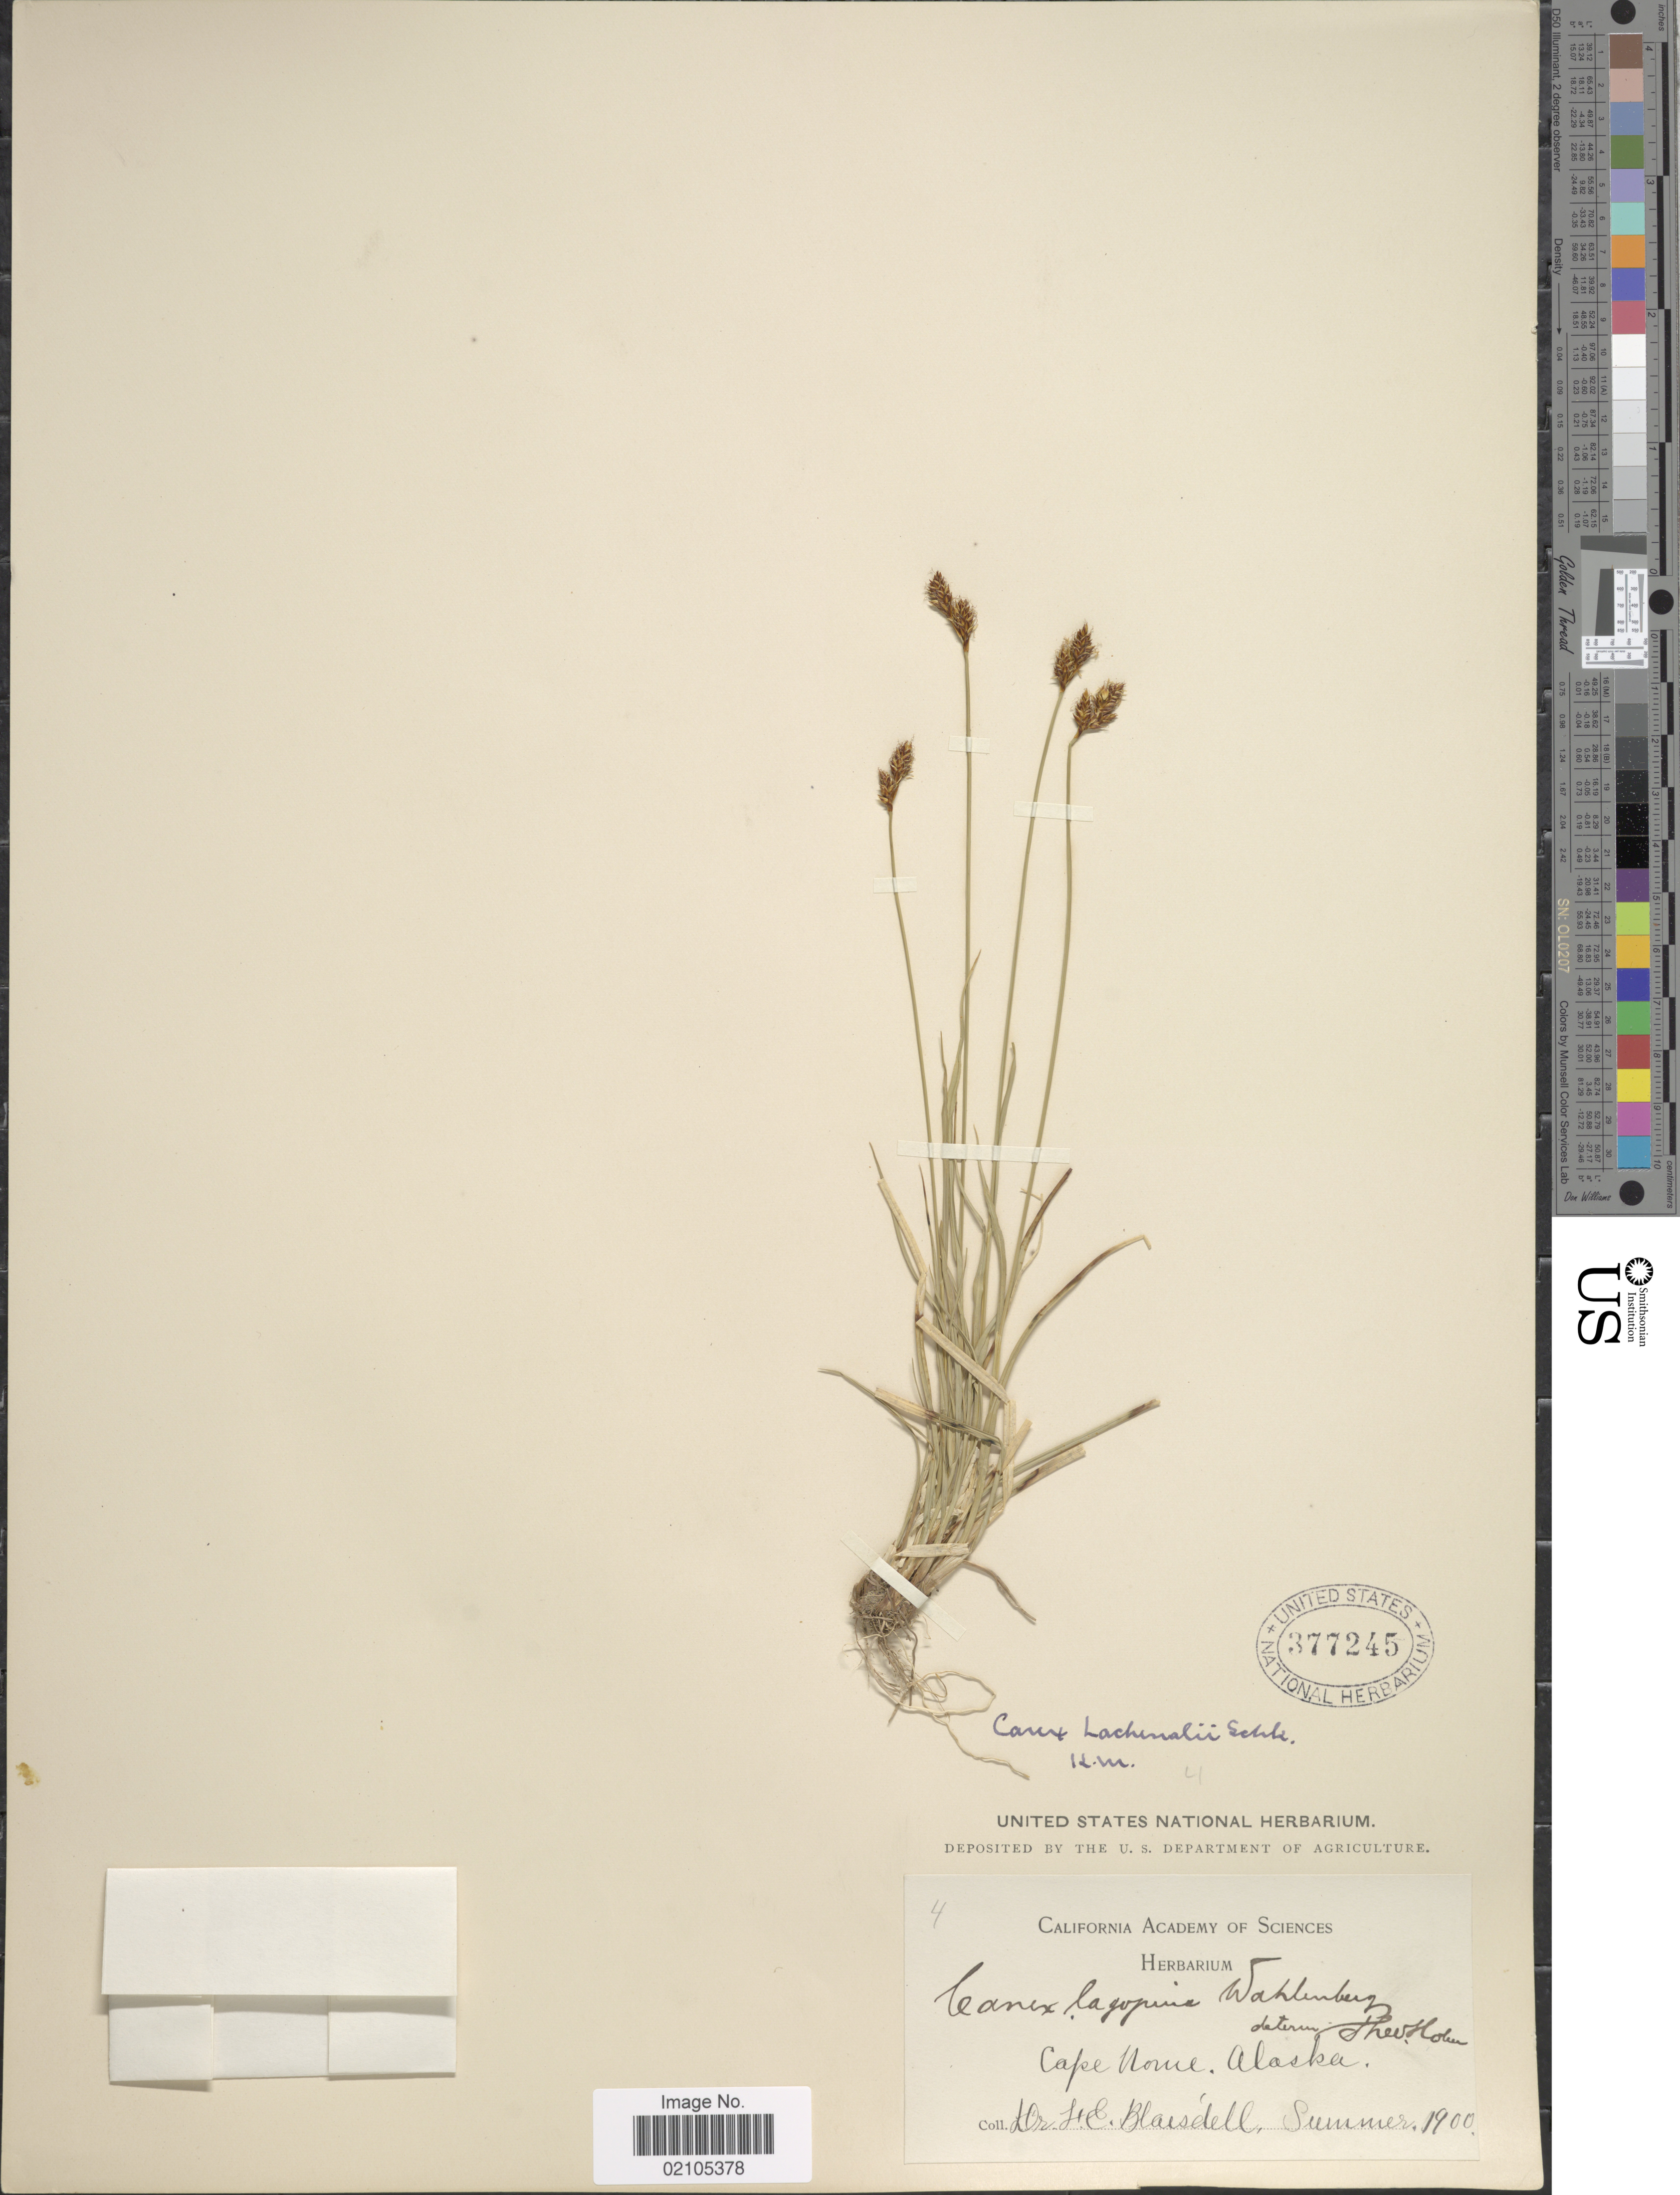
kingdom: Plantae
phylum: Tracheophyta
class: Liliopsida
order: Poales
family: Cyperaceae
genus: Carex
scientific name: Carex lachenalii subsp. lachenalii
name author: Schkuhr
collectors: F. Blaisdell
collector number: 4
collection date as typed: Summer 1900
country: United States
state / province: Alaska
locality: Cape Nome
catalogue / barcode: US 377245